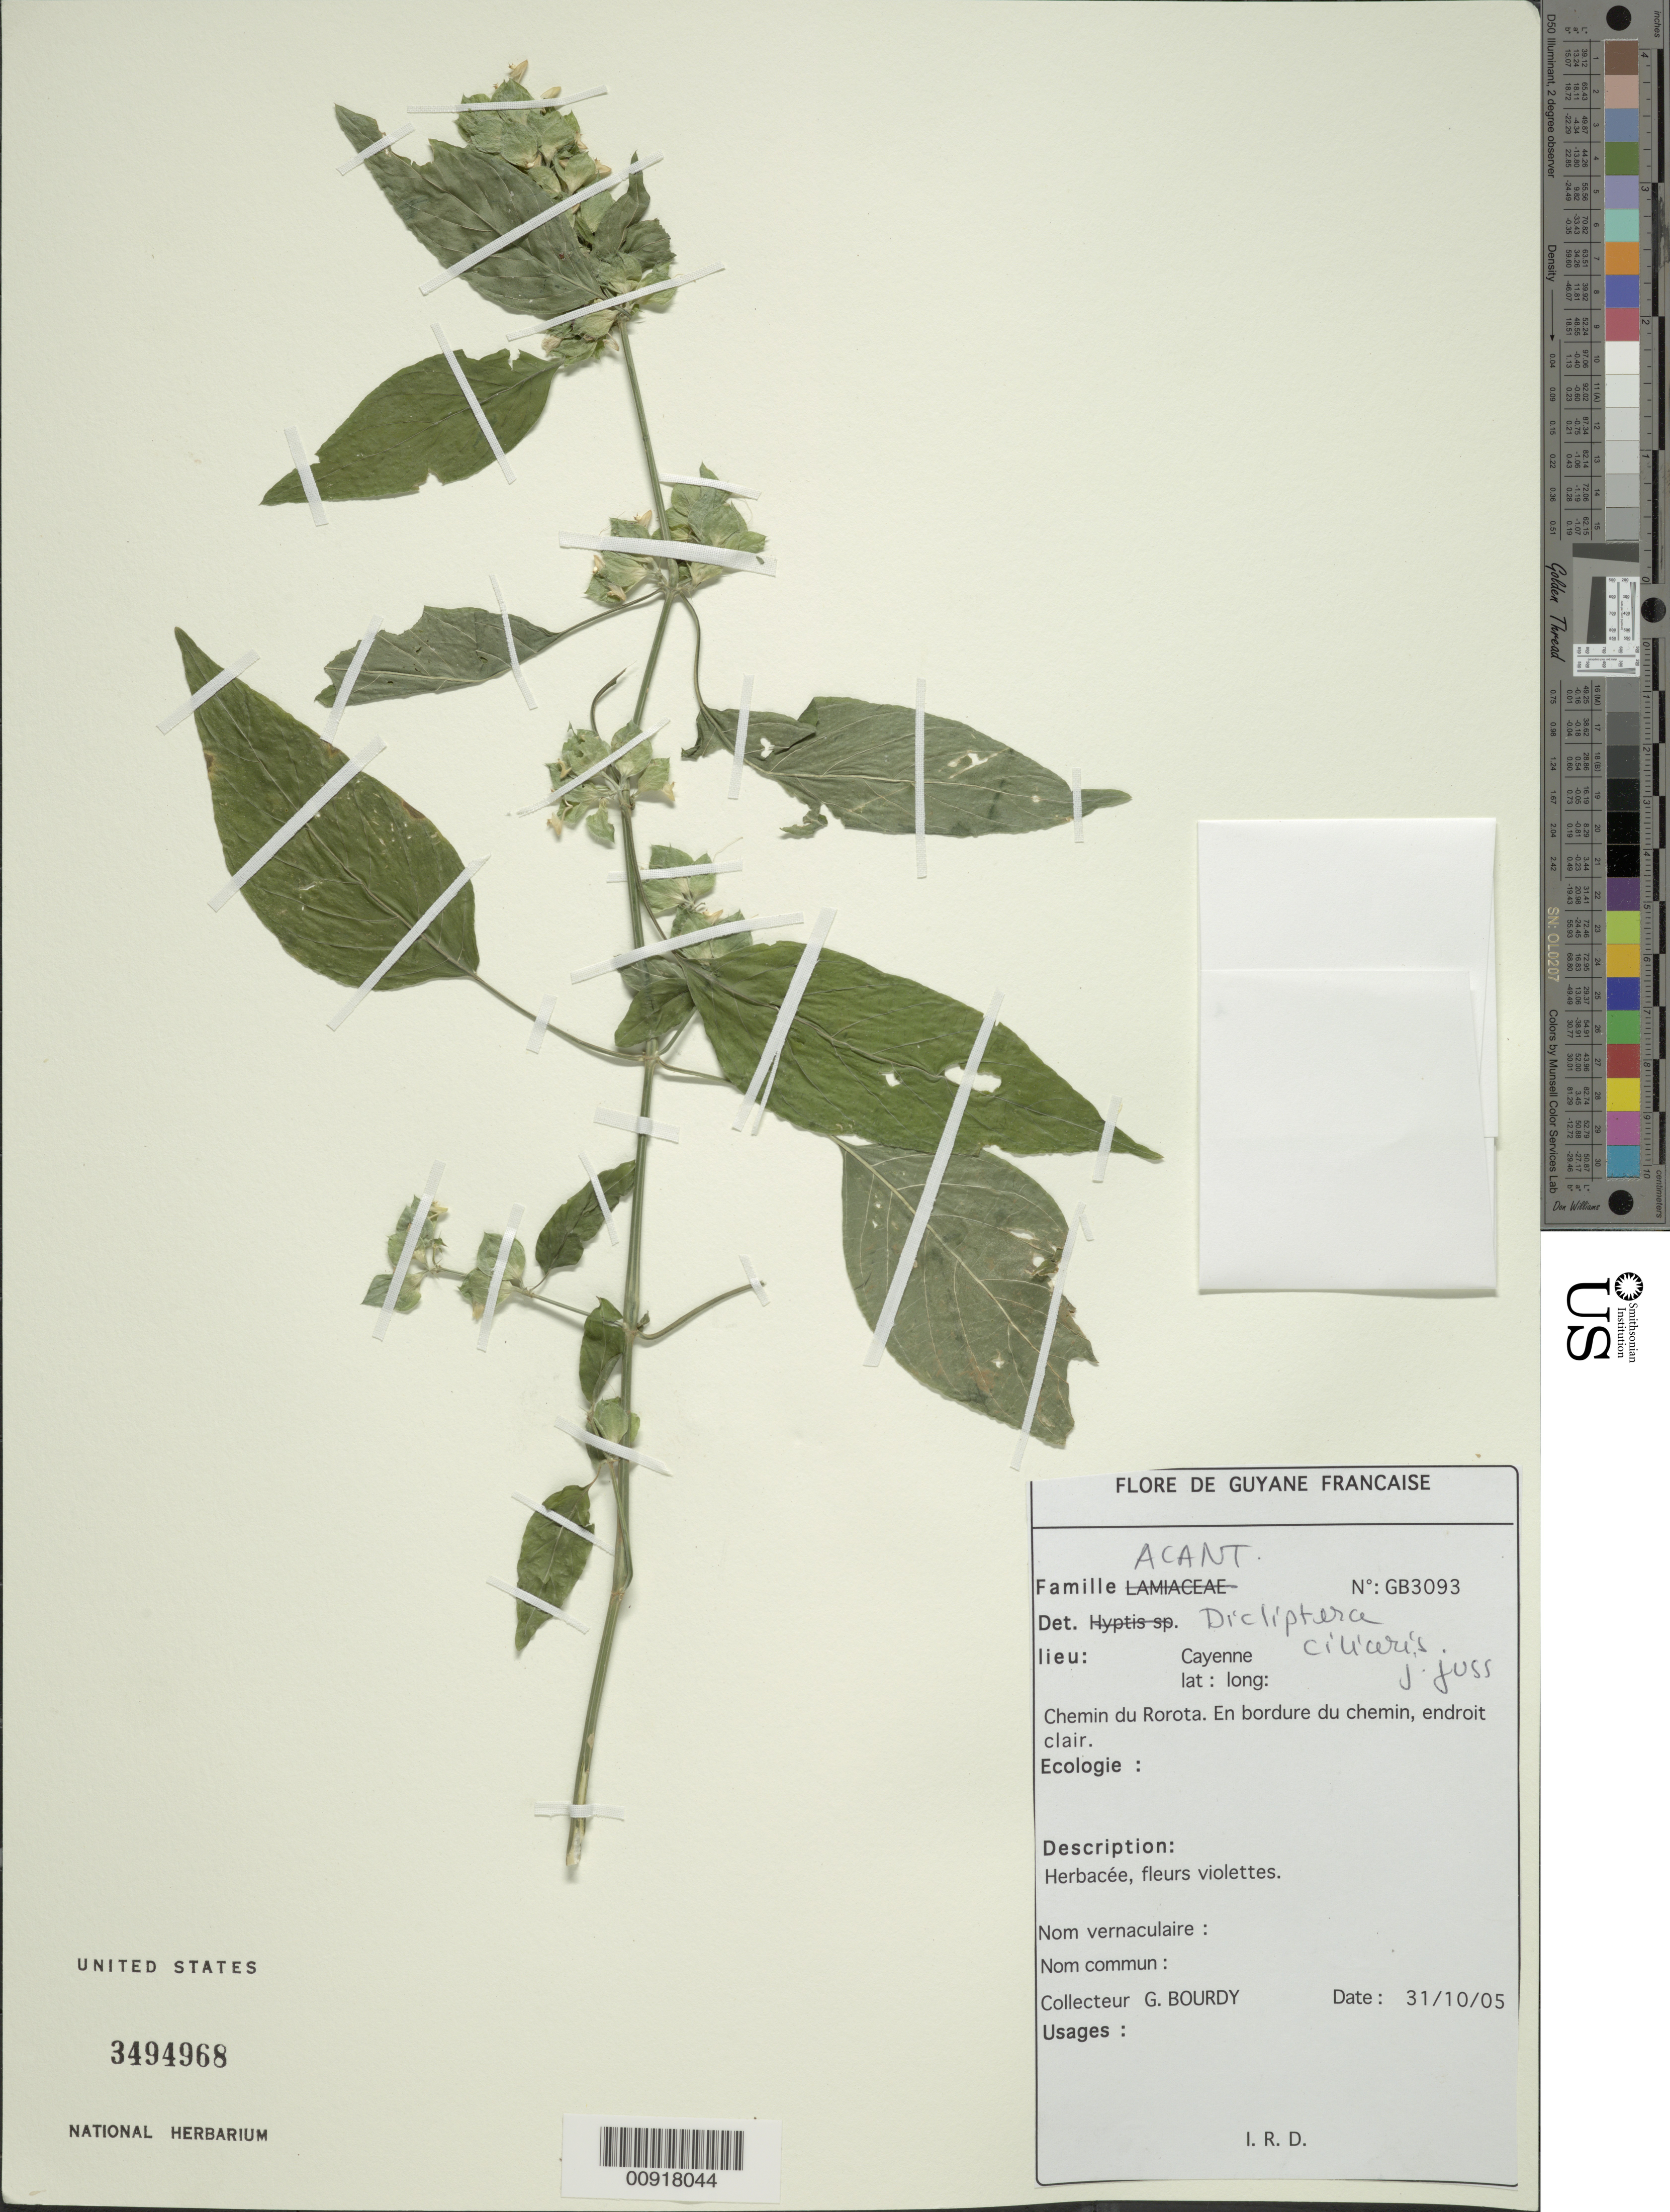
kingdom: Plantae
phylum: Tracheophyta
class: Magnoliopsida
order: Lamiales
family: Acanthaceae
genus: Dicliptera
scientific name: Dicliptera ciliaris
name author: J. Juss.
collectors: G. Bourdy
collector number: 3093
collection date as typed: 31-Oct-05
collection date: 2005-10-31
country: French Guiana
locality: Cayenne, Chemin du Rorota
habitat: Bordure du chemin, endroit clair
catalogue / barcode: US 3494968